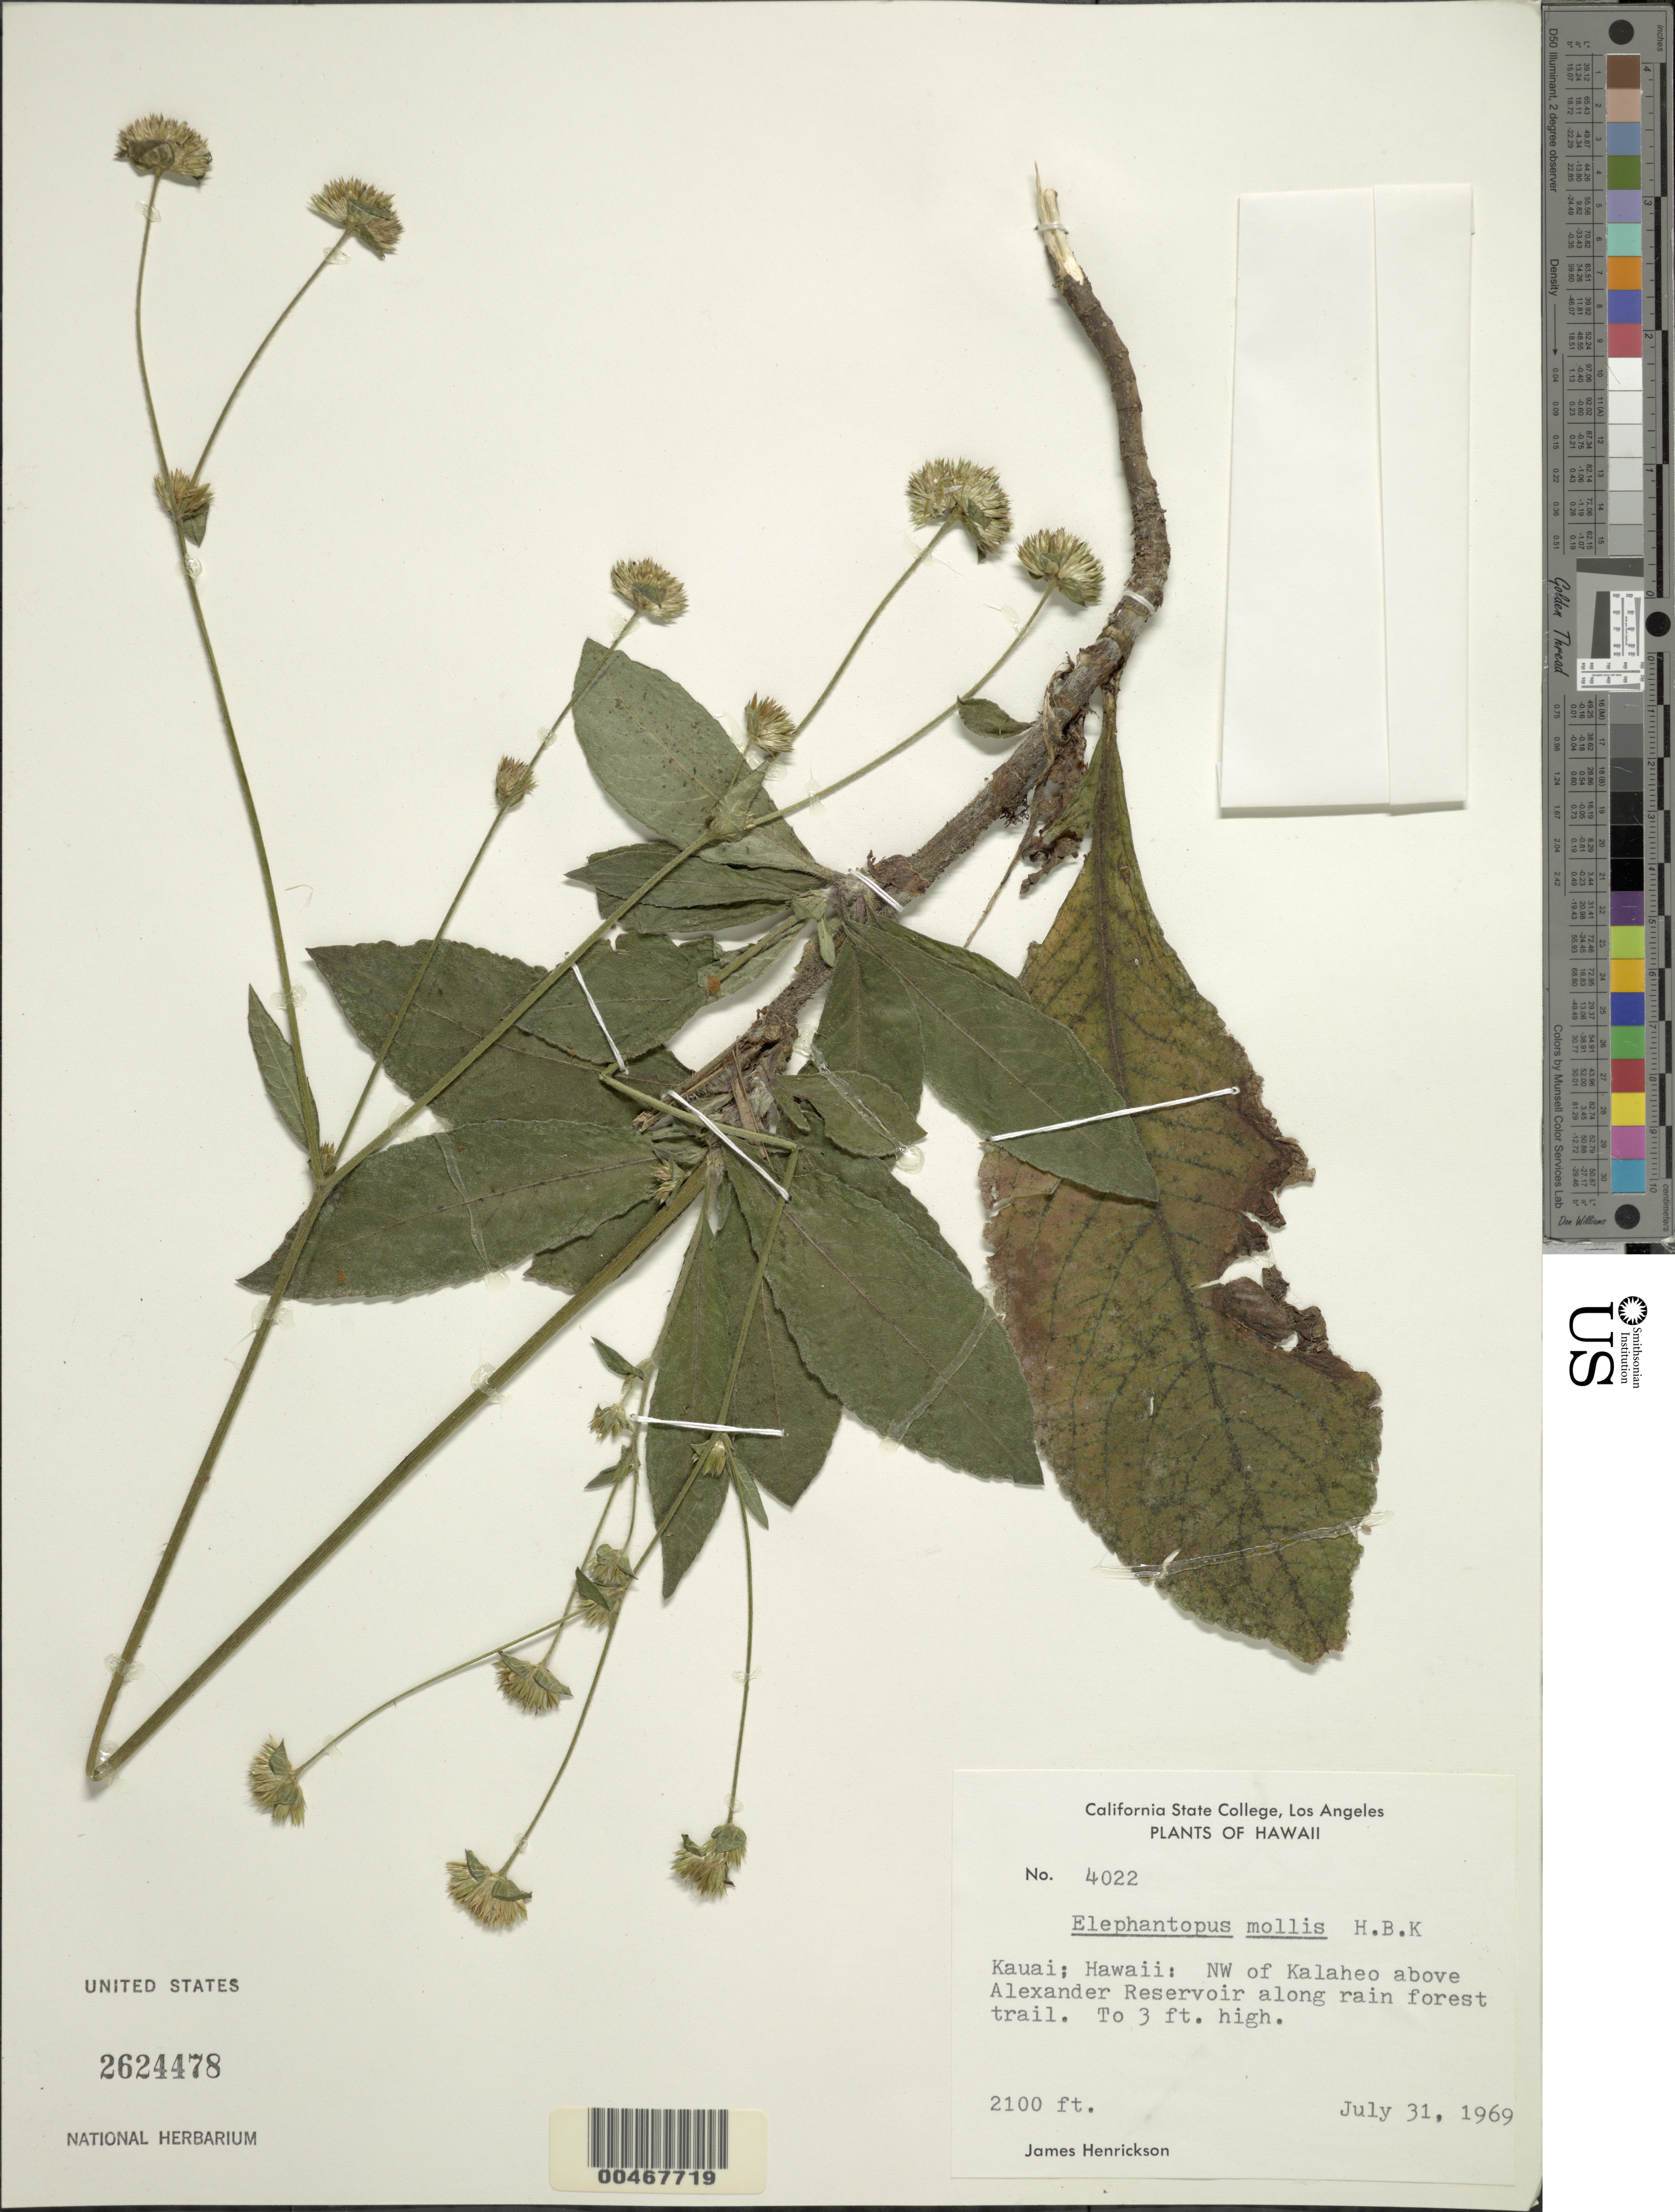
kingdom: Plantae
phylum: Tracheophyta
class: Magnoliopsida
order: Asterales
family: Asteraceae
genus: Elephantopus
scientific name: Elephantopus mollis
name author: Kunth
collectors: J. S. Henrickson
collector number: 4022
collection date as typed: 31 Jul 1969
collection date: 1969-07-31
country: United States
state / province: Hawaii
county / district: Kauai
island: Kaua'i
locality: NW of Kalaheo above Alexander Reservoir along rain forest trail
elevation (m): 640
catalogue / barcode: US 2624478